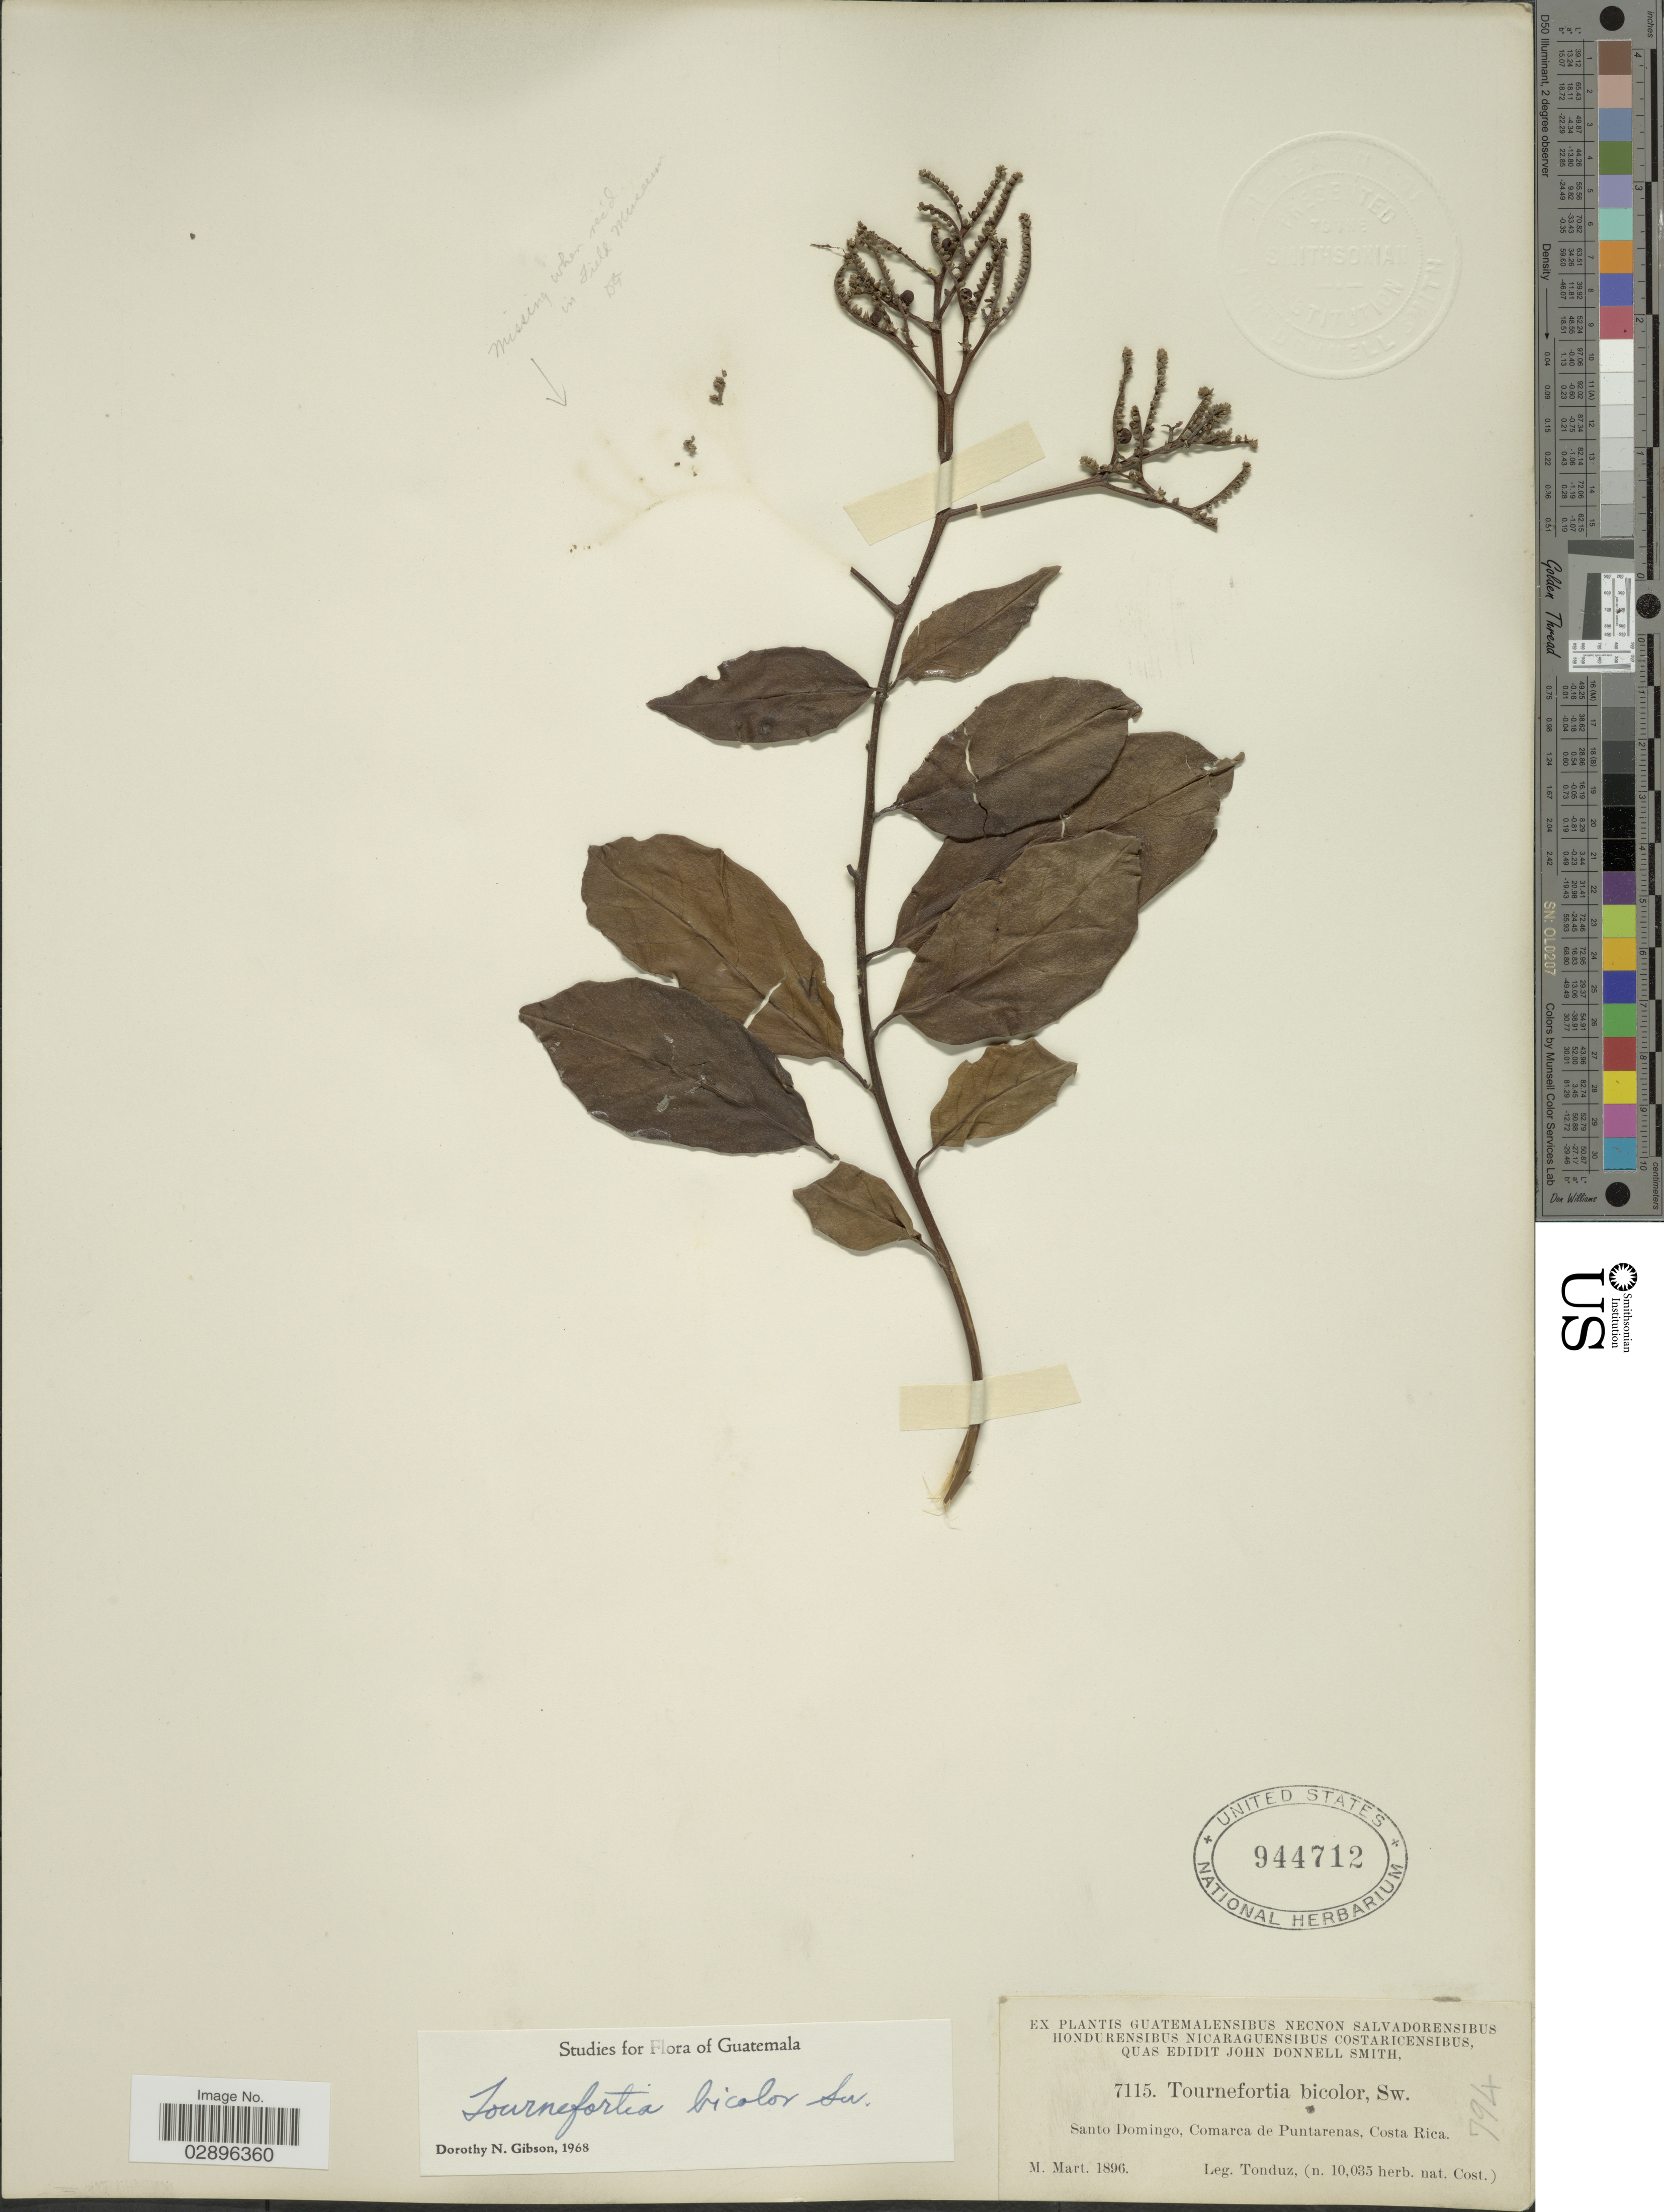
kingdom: Plantae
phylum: Tracheophyta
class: Magnoliopsida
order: Boraginales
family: Heliotropiaceae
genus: Tournefortia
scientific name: Tournefortia bicolor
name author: Sw.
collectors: Tonduz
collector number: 7115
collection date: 1896-03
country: Costa Rica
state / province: Puntarenas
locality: Santo Domingo, Comarca de Puntarenas.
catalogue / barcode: US 944712